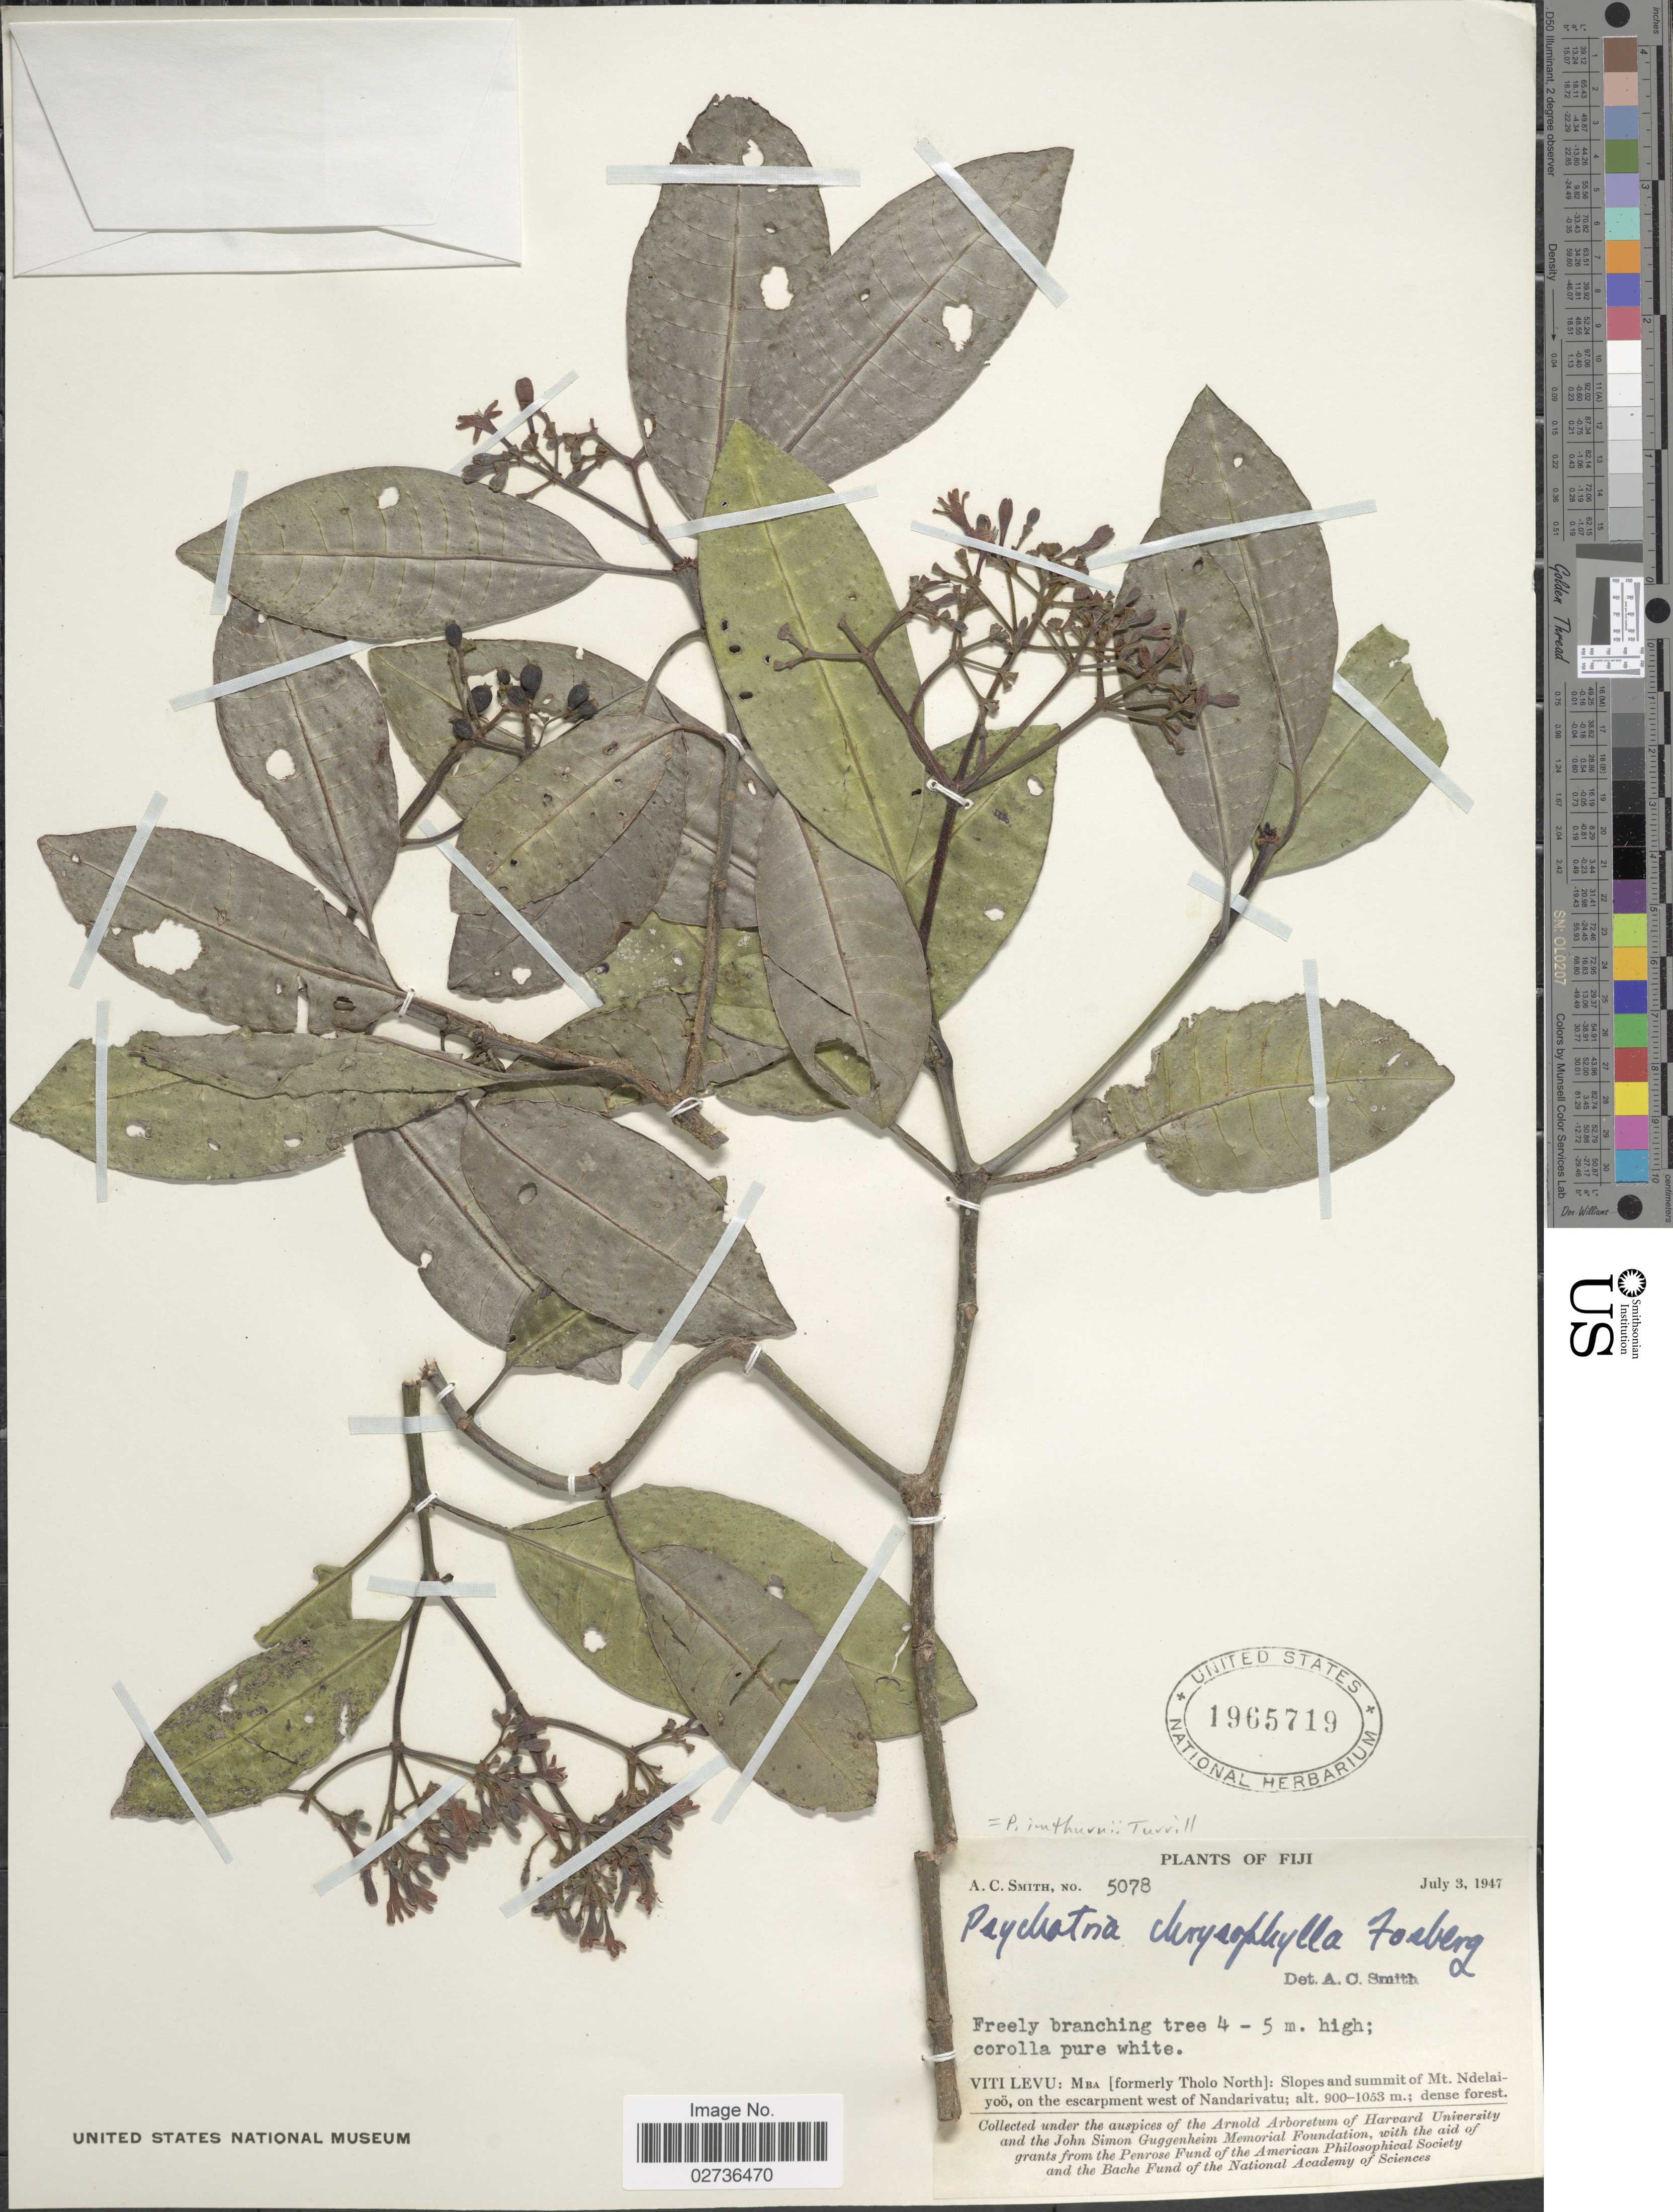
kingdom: Plantae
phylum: Tracheophyta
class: Magnoliopsida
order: Gentianales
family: Rubiaceae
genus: Psychotria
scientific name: Psychotria imthurnii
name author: Turrill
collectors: A. C. Smith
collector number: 5079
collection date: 1947-07-30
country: Fiji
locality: Viti Levu: Mba [formerly Tholo North]: Slopes and summit of Mt. Ndelaiyoo, on the escarpment west of Nandarivatu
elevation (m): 900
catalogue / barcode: US 1965719